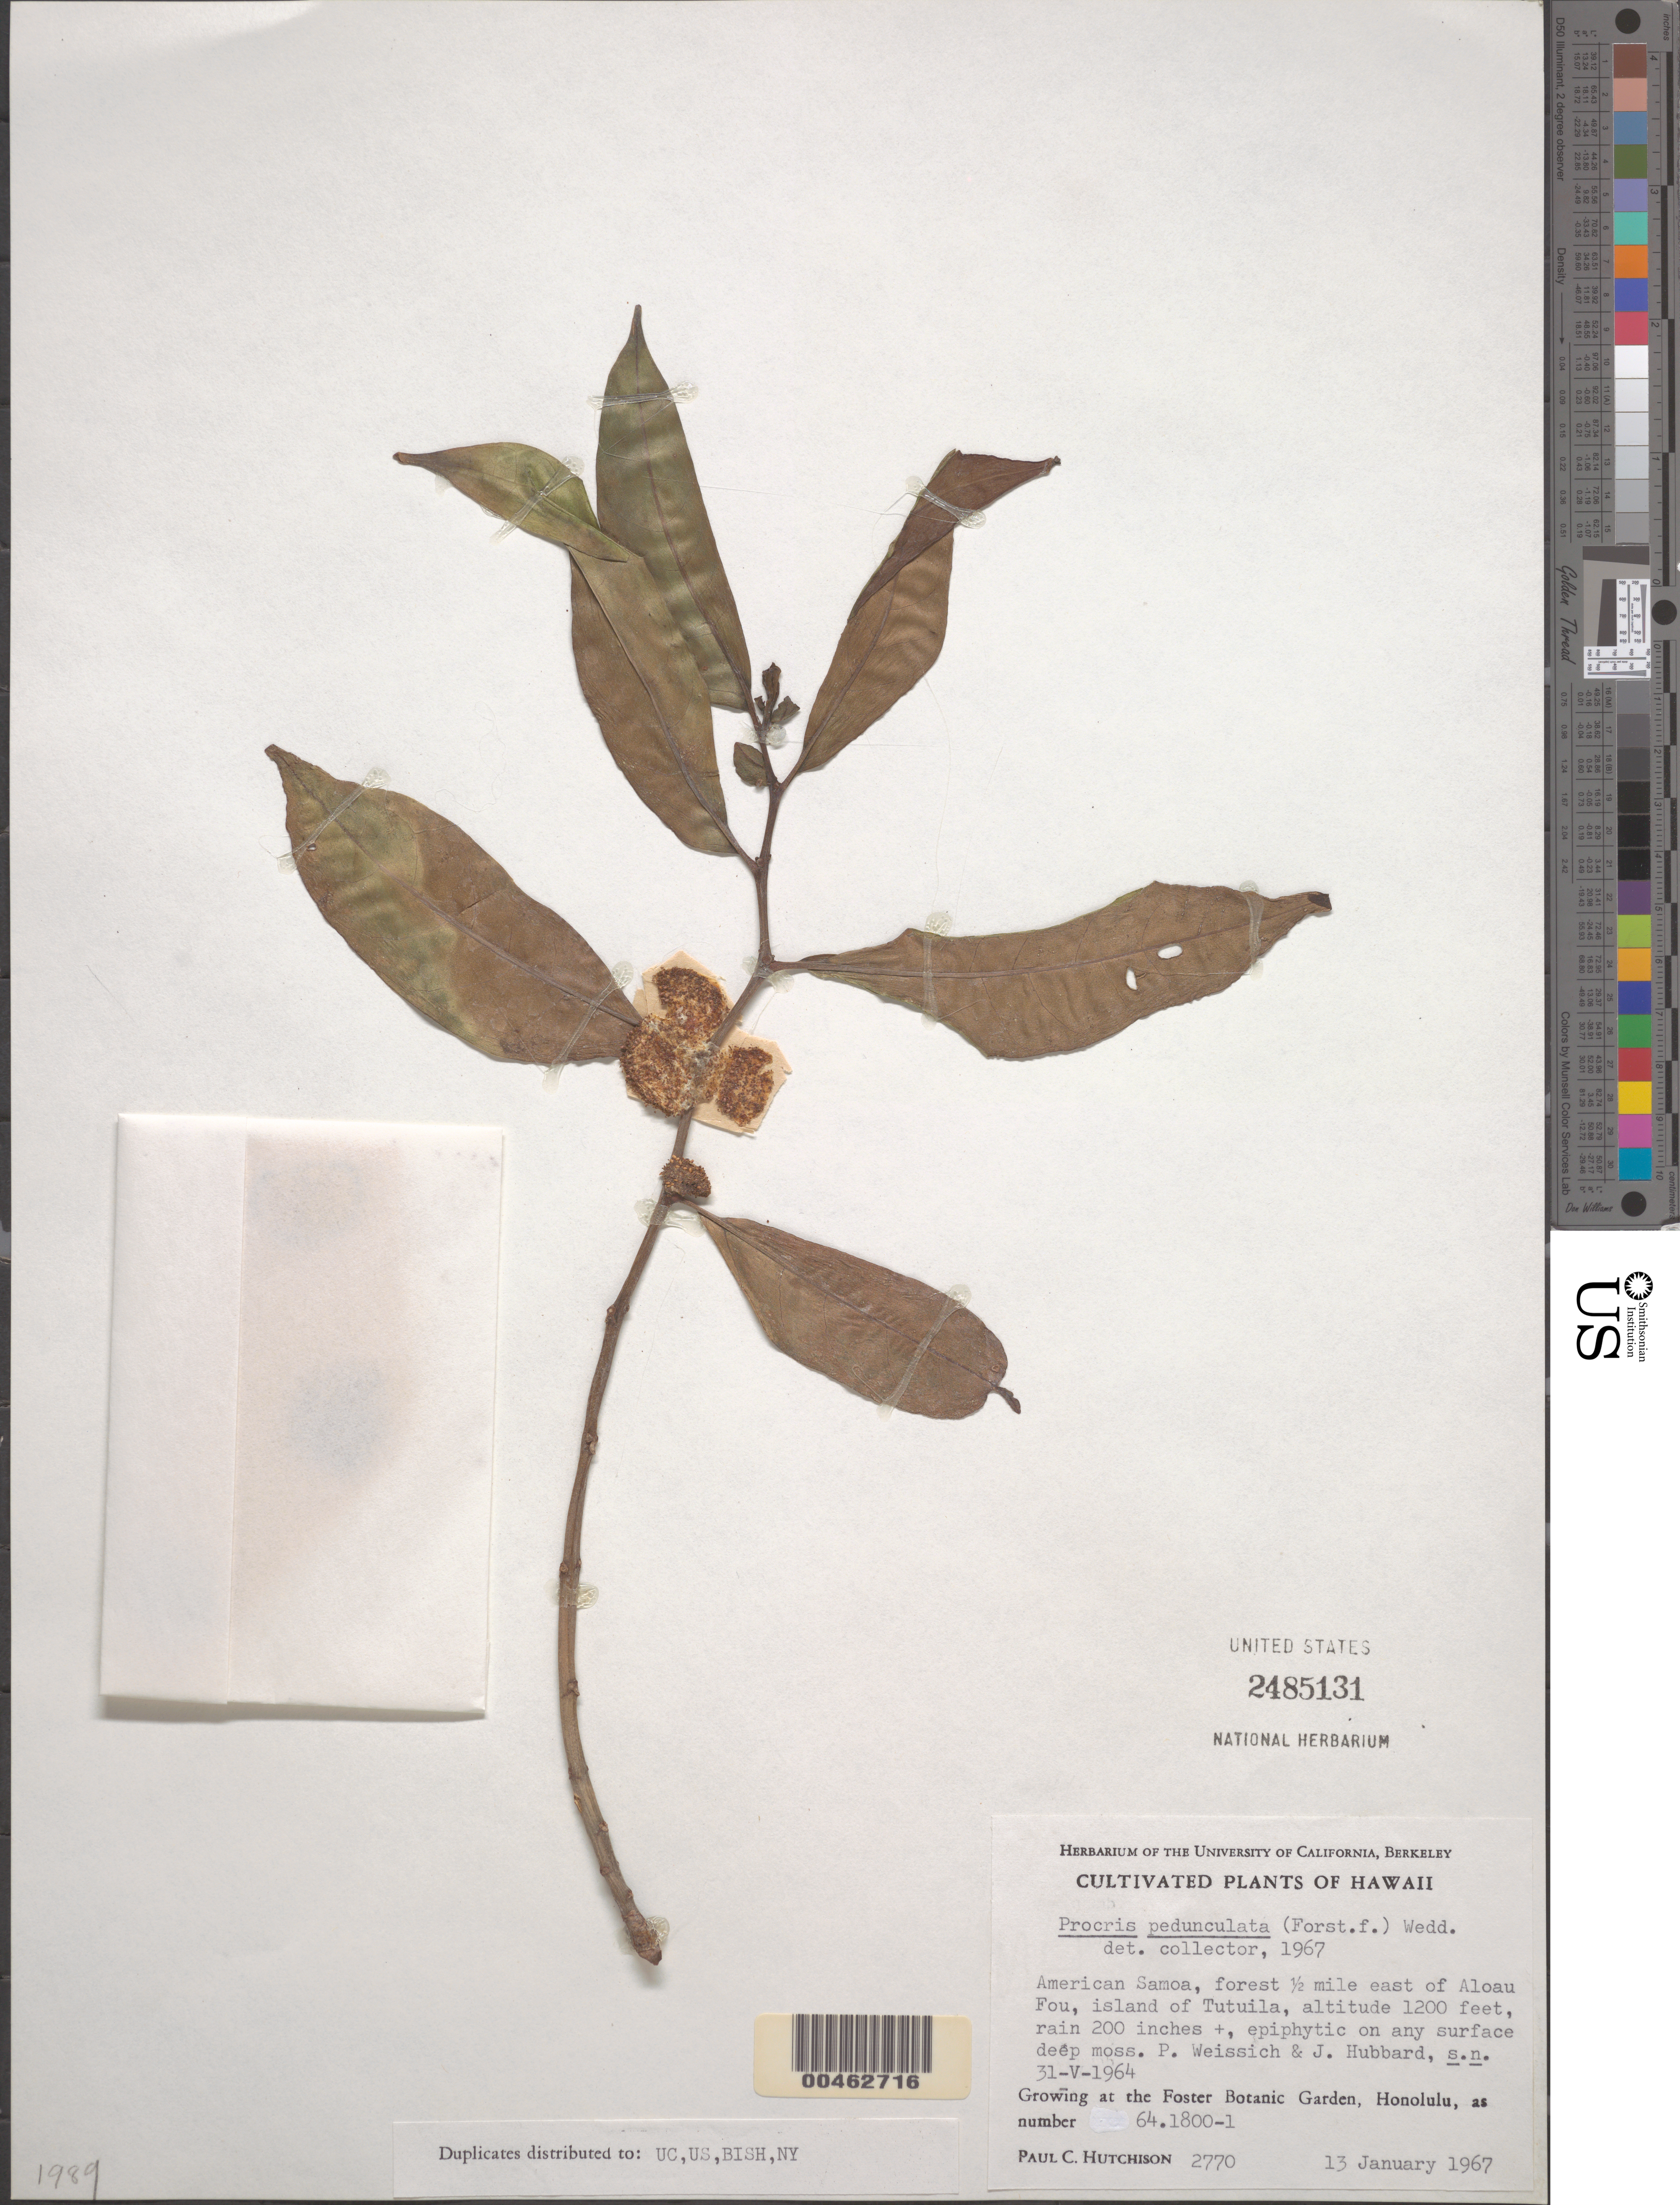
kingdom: Plantae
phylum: Tracheophyta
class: Magnoliopsida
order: Rosales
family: Urticaceae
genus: Procris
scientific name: Procris pedunculata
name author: (J.R. Forst. & G. Forst.) Wedd.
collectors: P. C. Hutchison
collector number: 2770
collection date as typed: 13 Jan 1967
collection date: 1967-01-13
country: United States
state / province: Hawaii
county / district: Honolulu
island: Oahu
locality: Foster Botanical Garden, Honolulu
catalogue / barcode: US 2485131